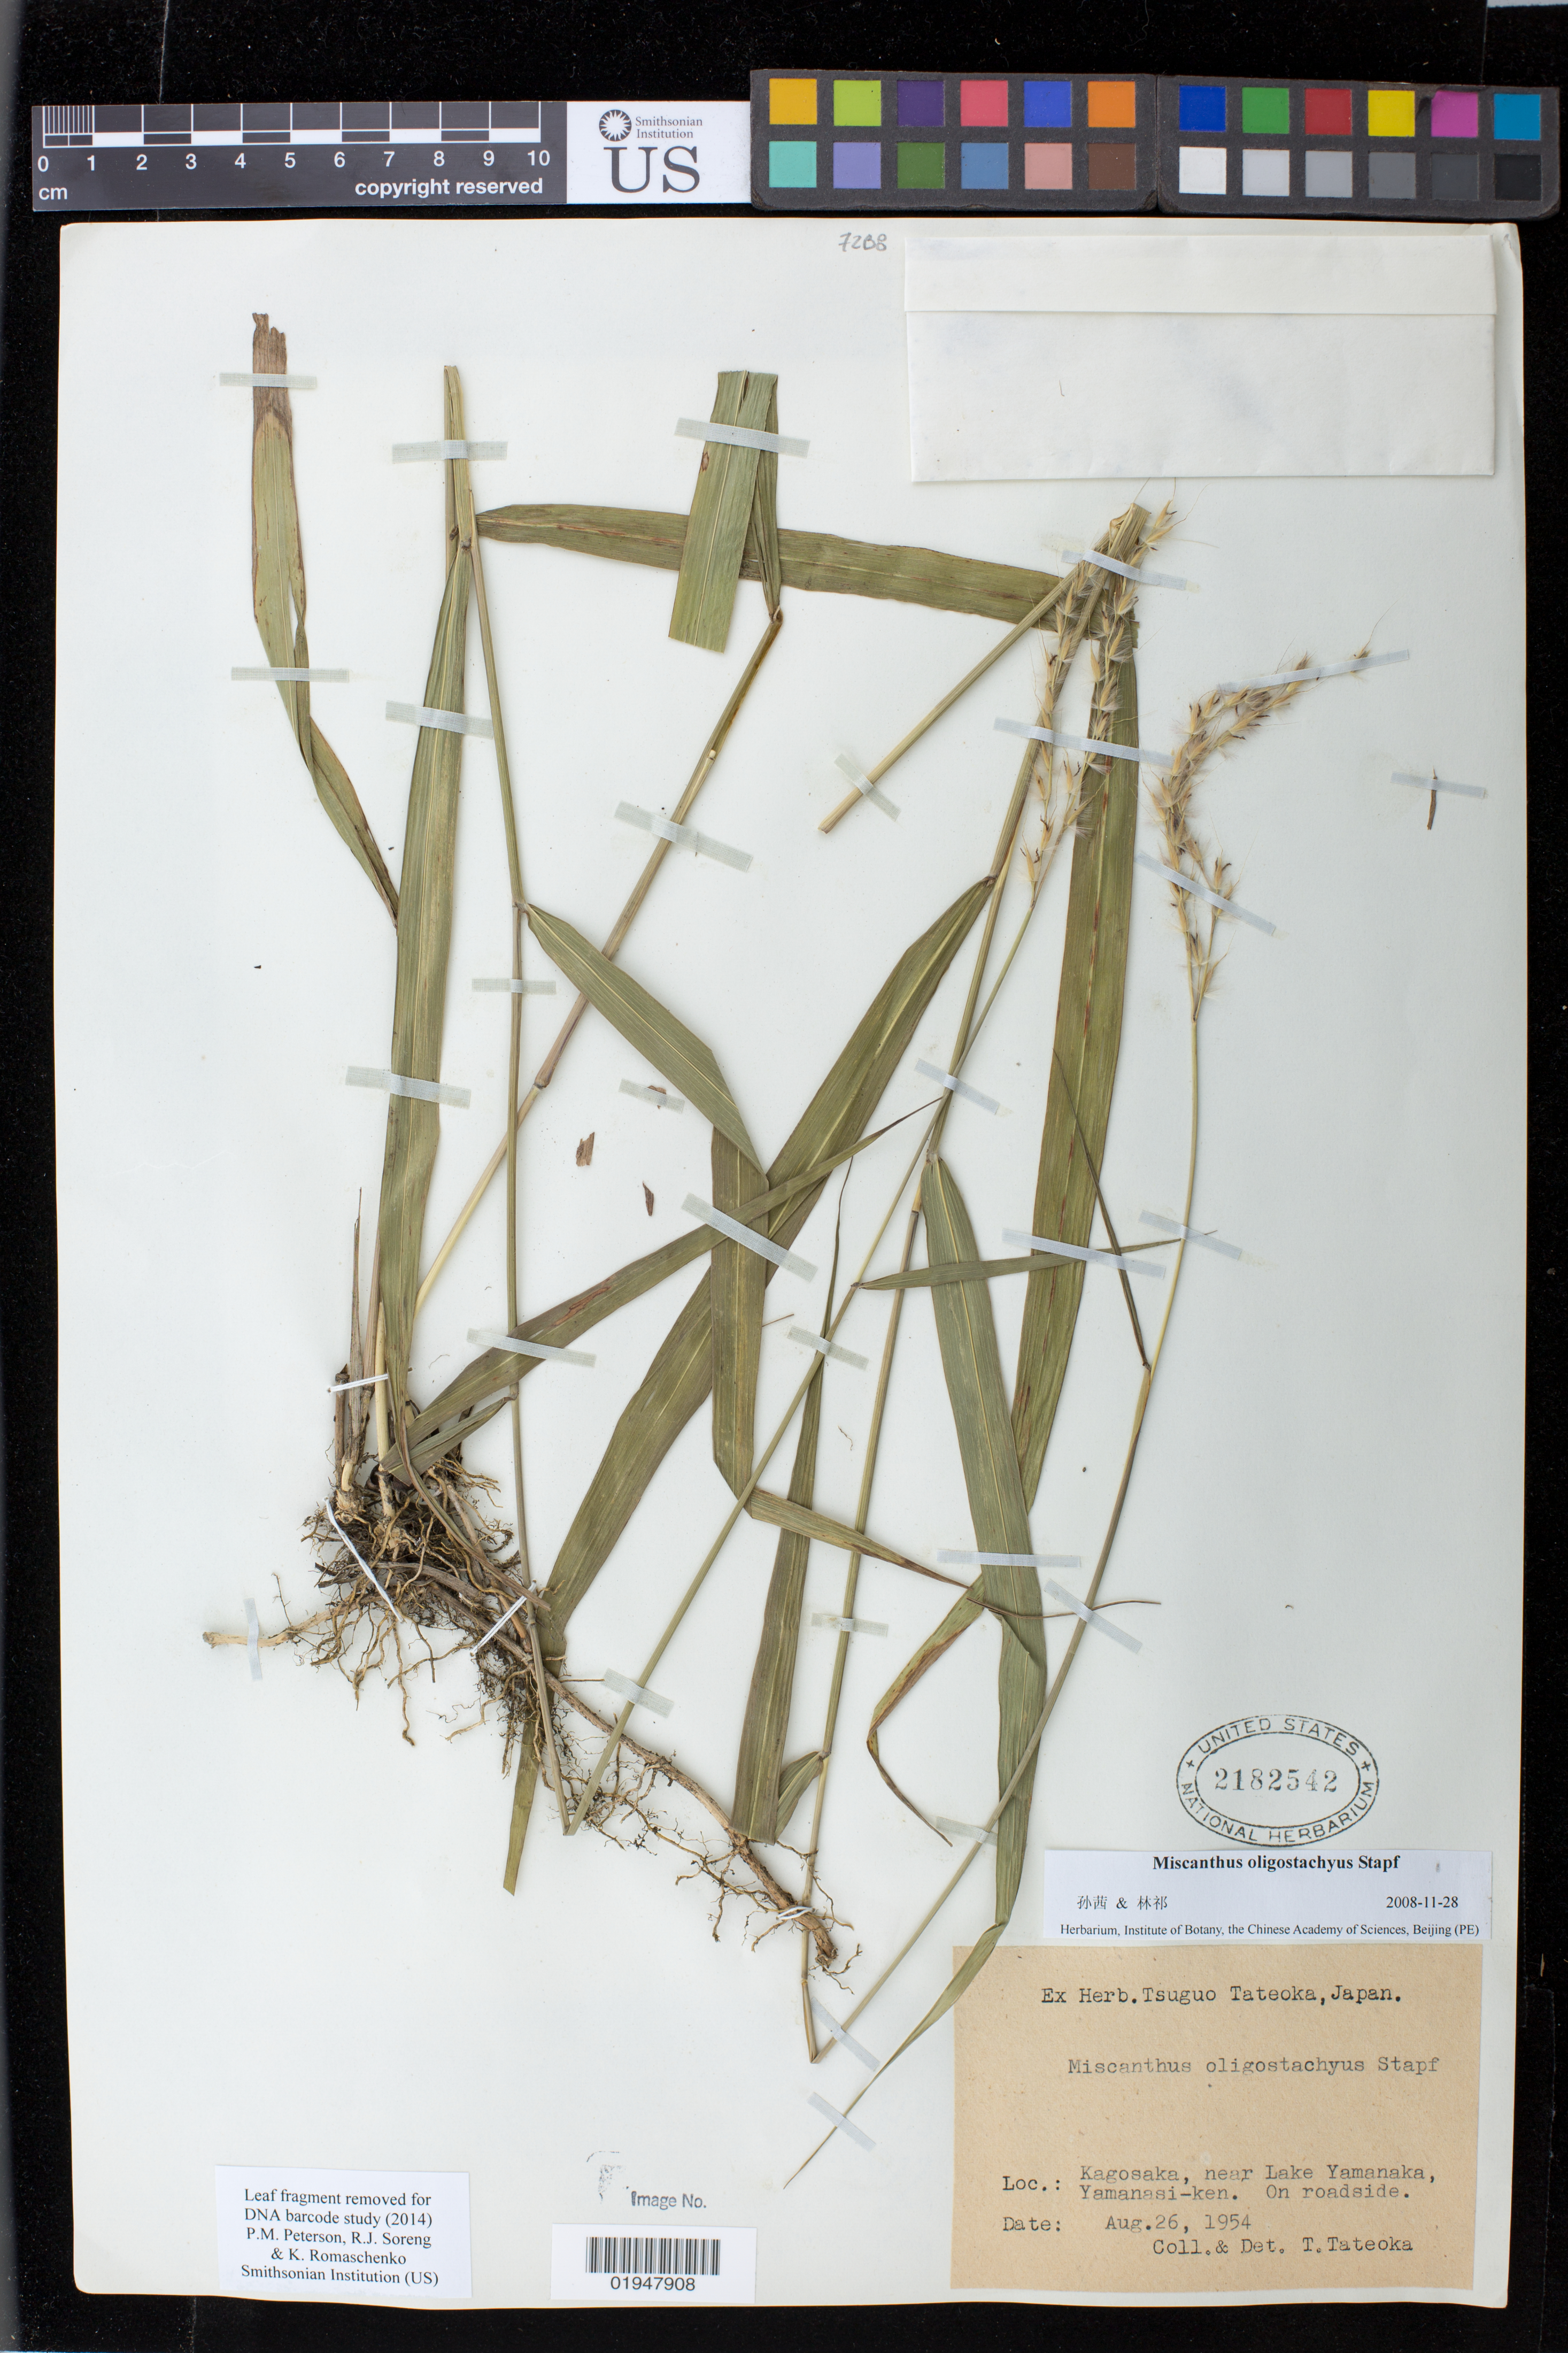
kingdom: Plantae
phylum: Tracheophyta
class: Liliopsida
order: Poales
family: Poaceae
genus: Miscanthus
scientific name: Miscanthus oligostachyus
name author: Stapf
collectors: T. Tateoka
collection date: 1954-08-26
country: Japan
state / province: Yamanasi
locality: Kagosaka, near Lake Yamanaka, Yamanasi-ken.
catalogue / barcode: US 2182542